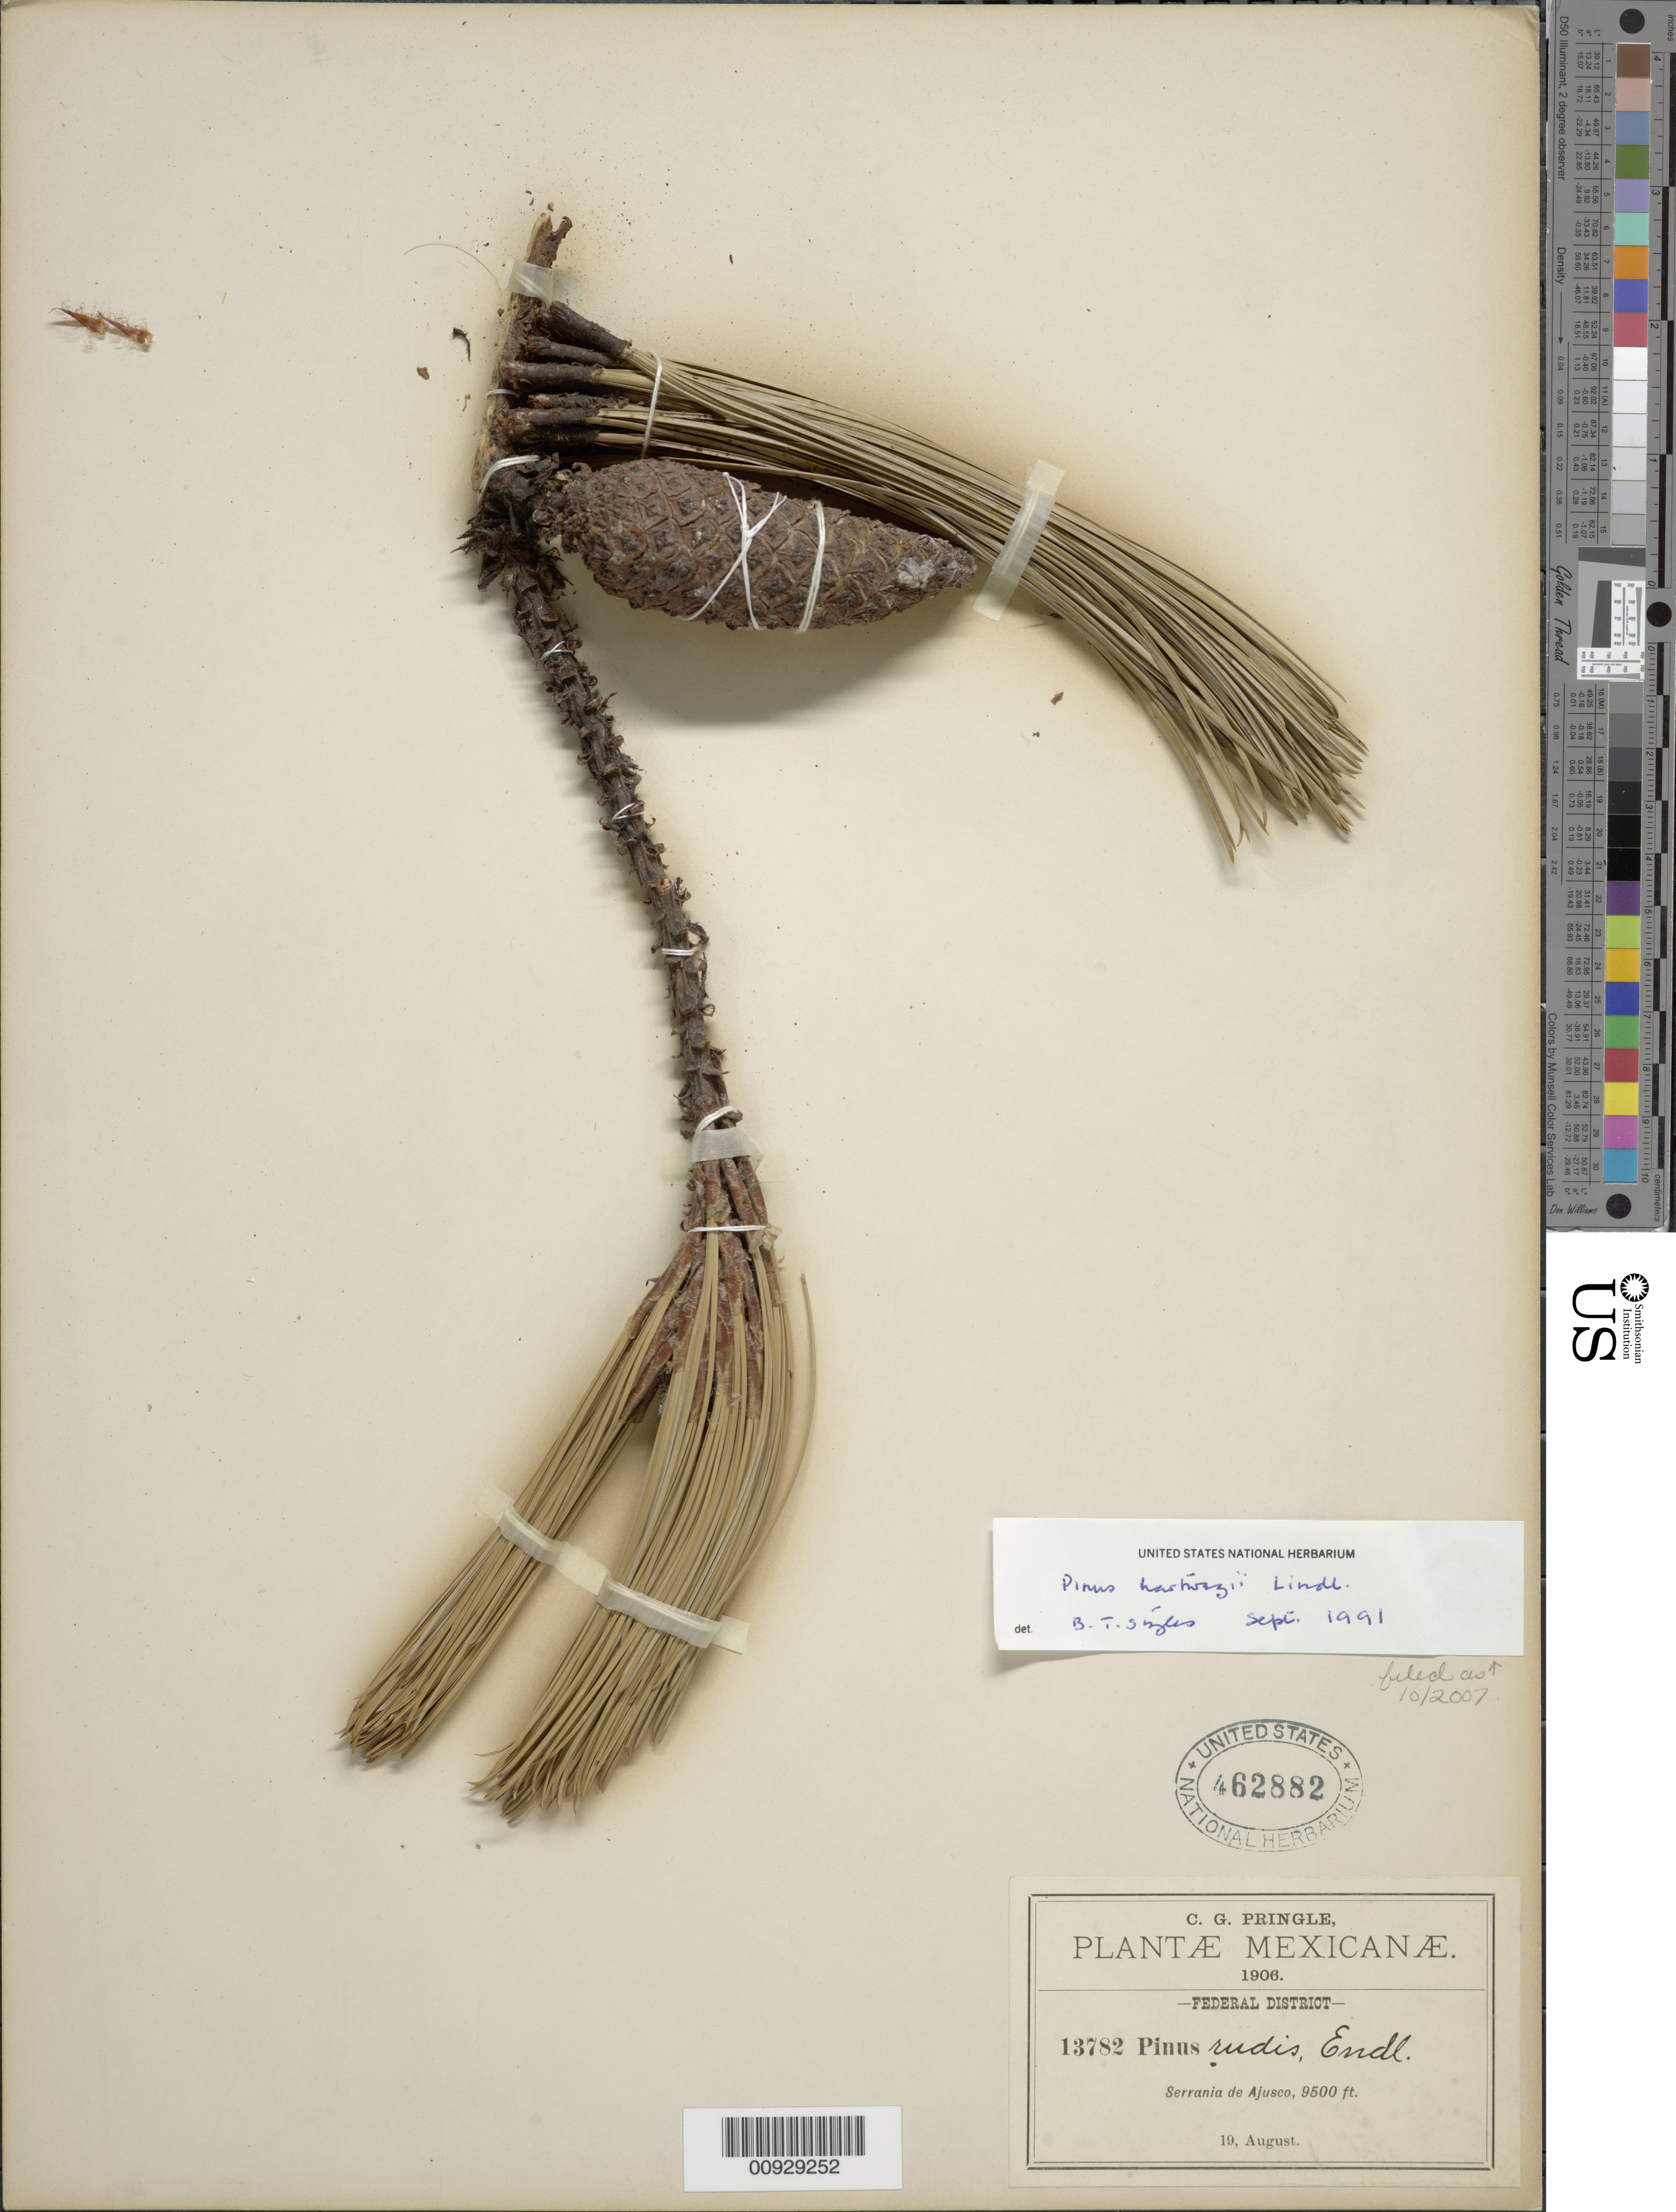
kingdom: Plantae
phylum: Tracheophyta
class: Pinopsida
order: Pinales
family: Pinaceae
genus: Pinus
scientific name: Pinus hartwegii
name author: Lindl.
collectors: C. G. Pringle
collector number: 13782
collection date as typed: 19 Aug 1906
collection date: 1906-08-19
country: Mexico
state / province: Distrito Federal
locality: Serrania de Ajusco.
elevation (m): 2896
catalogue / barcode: US 462882